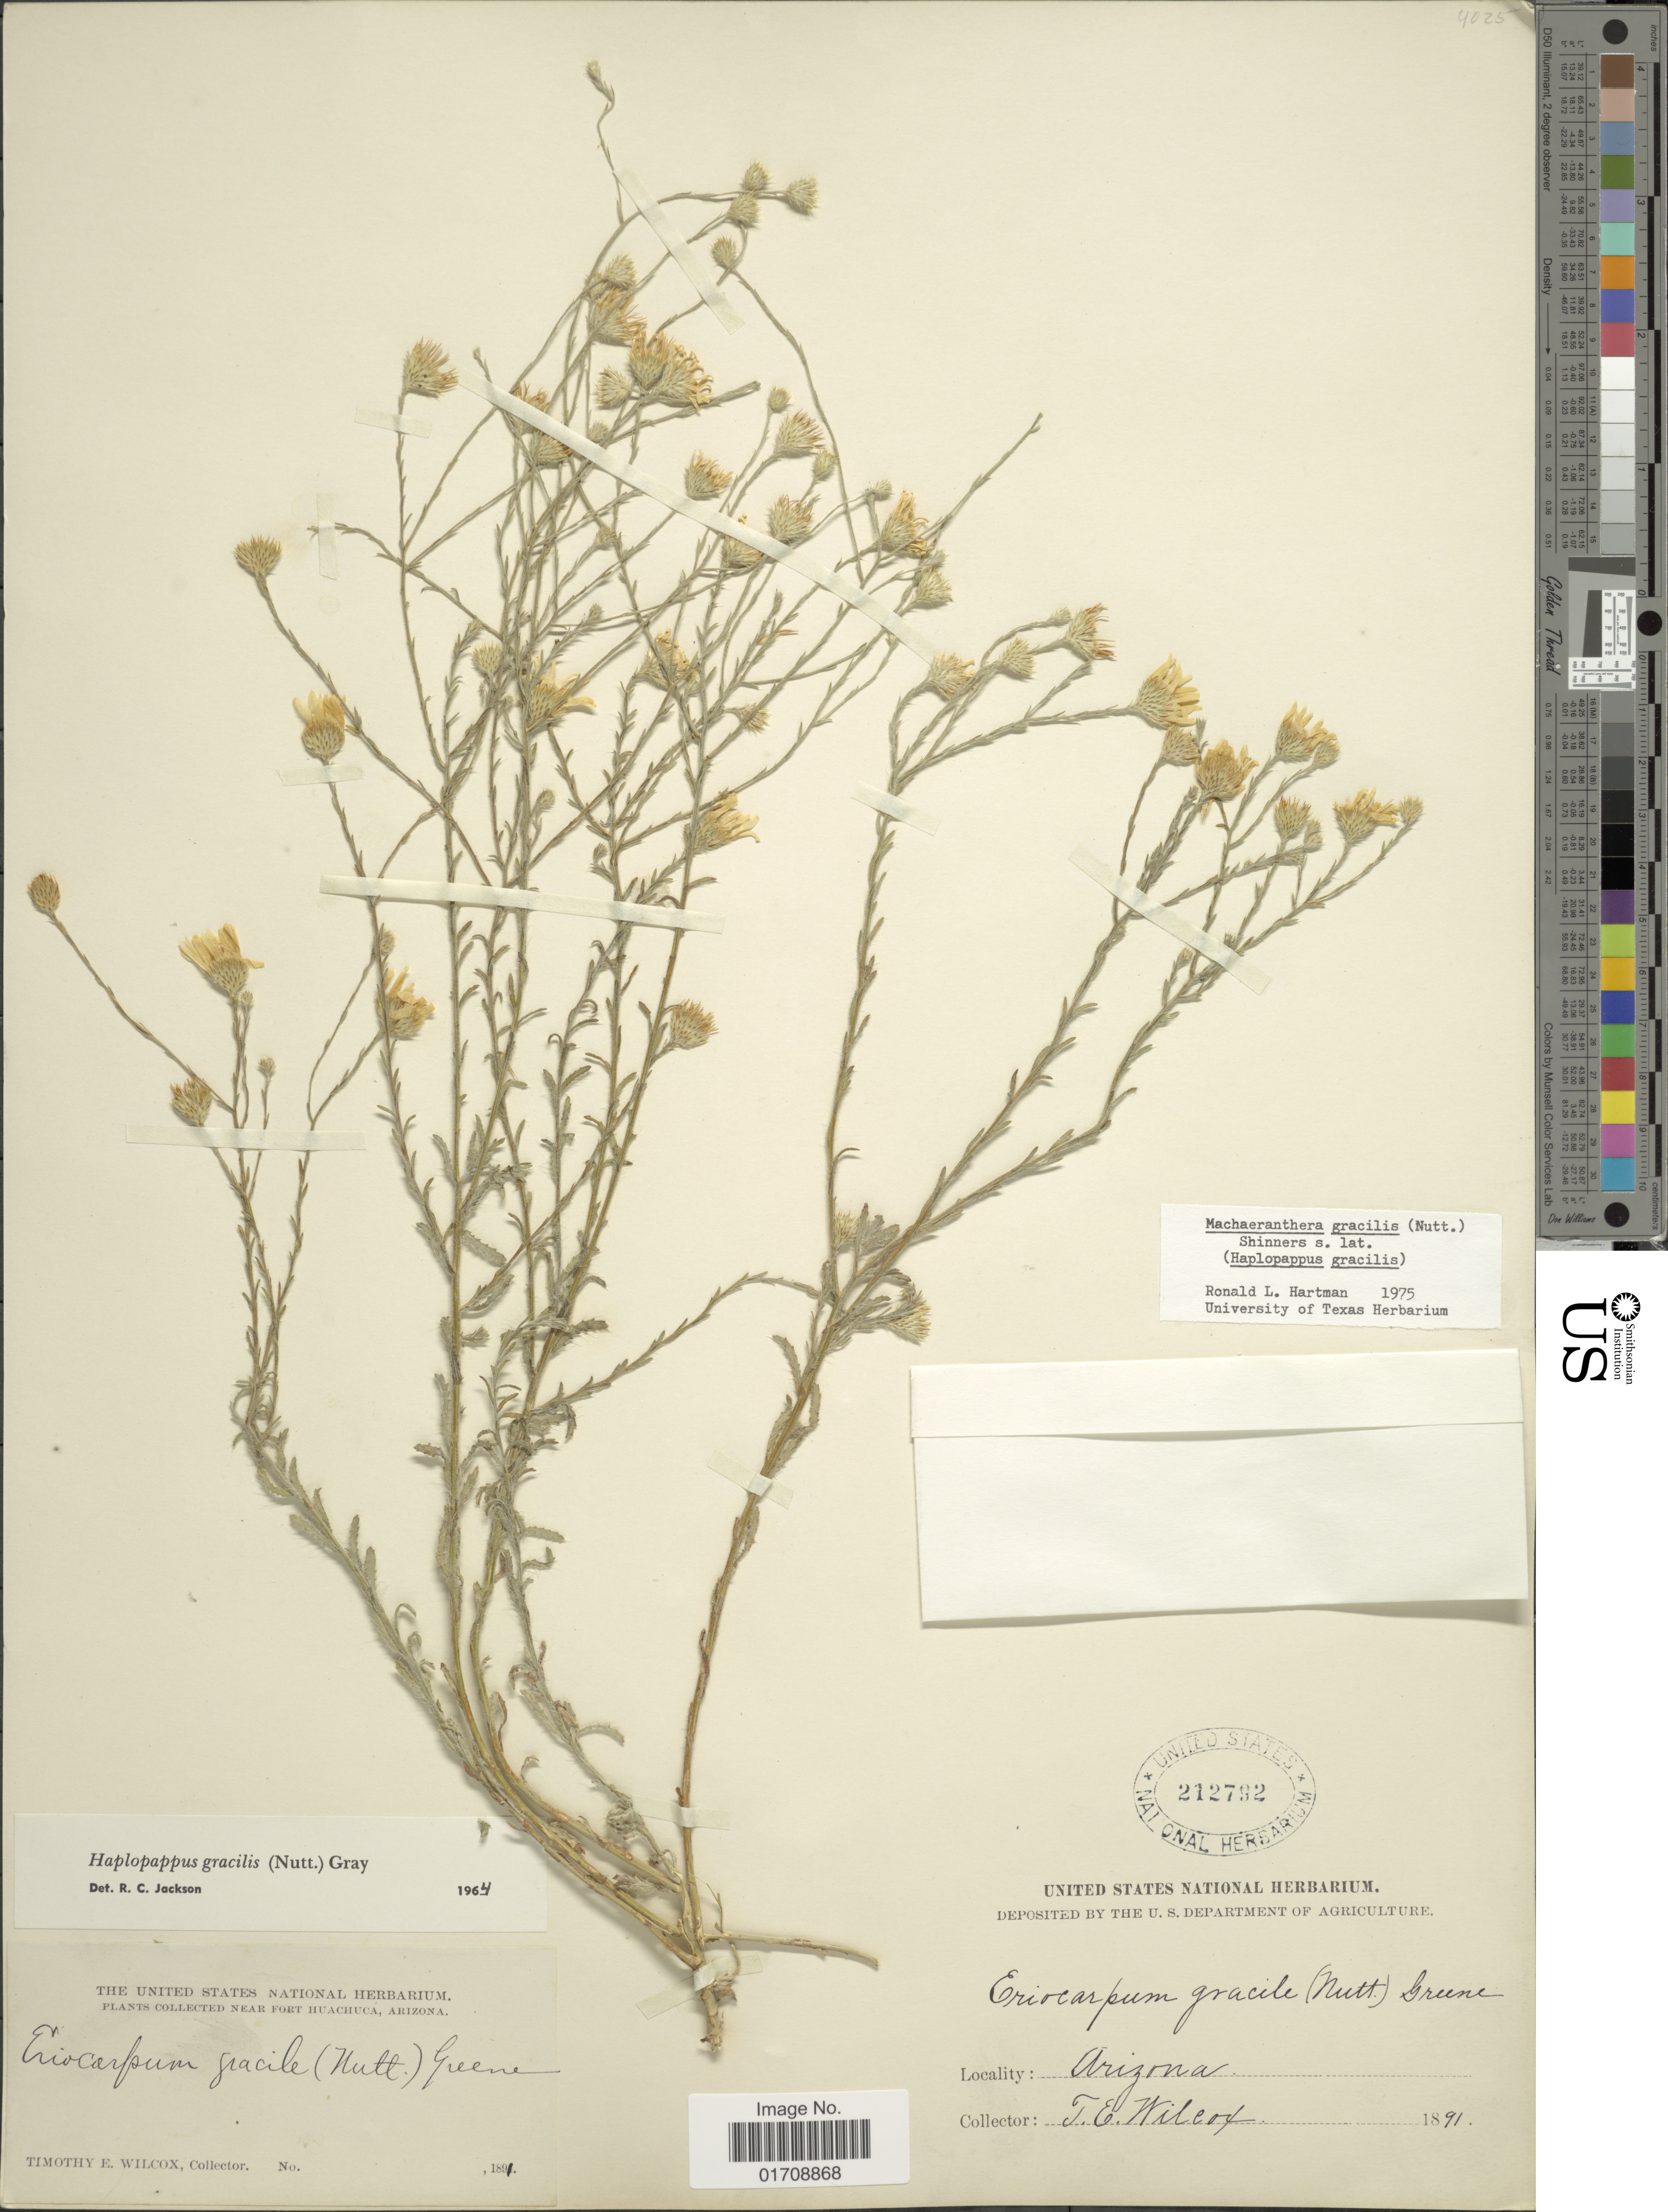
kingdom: Plantae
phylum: Tracheophyta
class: Magnoliopsida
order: Asterales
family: Asteraceae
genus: Machaeranthera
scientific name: Machaeranthera gracilis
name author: (Nutt.) Shinners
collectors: T. E. Wilcox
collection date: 1891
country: United States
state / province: Arizona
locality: Near Fort Huachuca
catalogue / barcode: US 212792